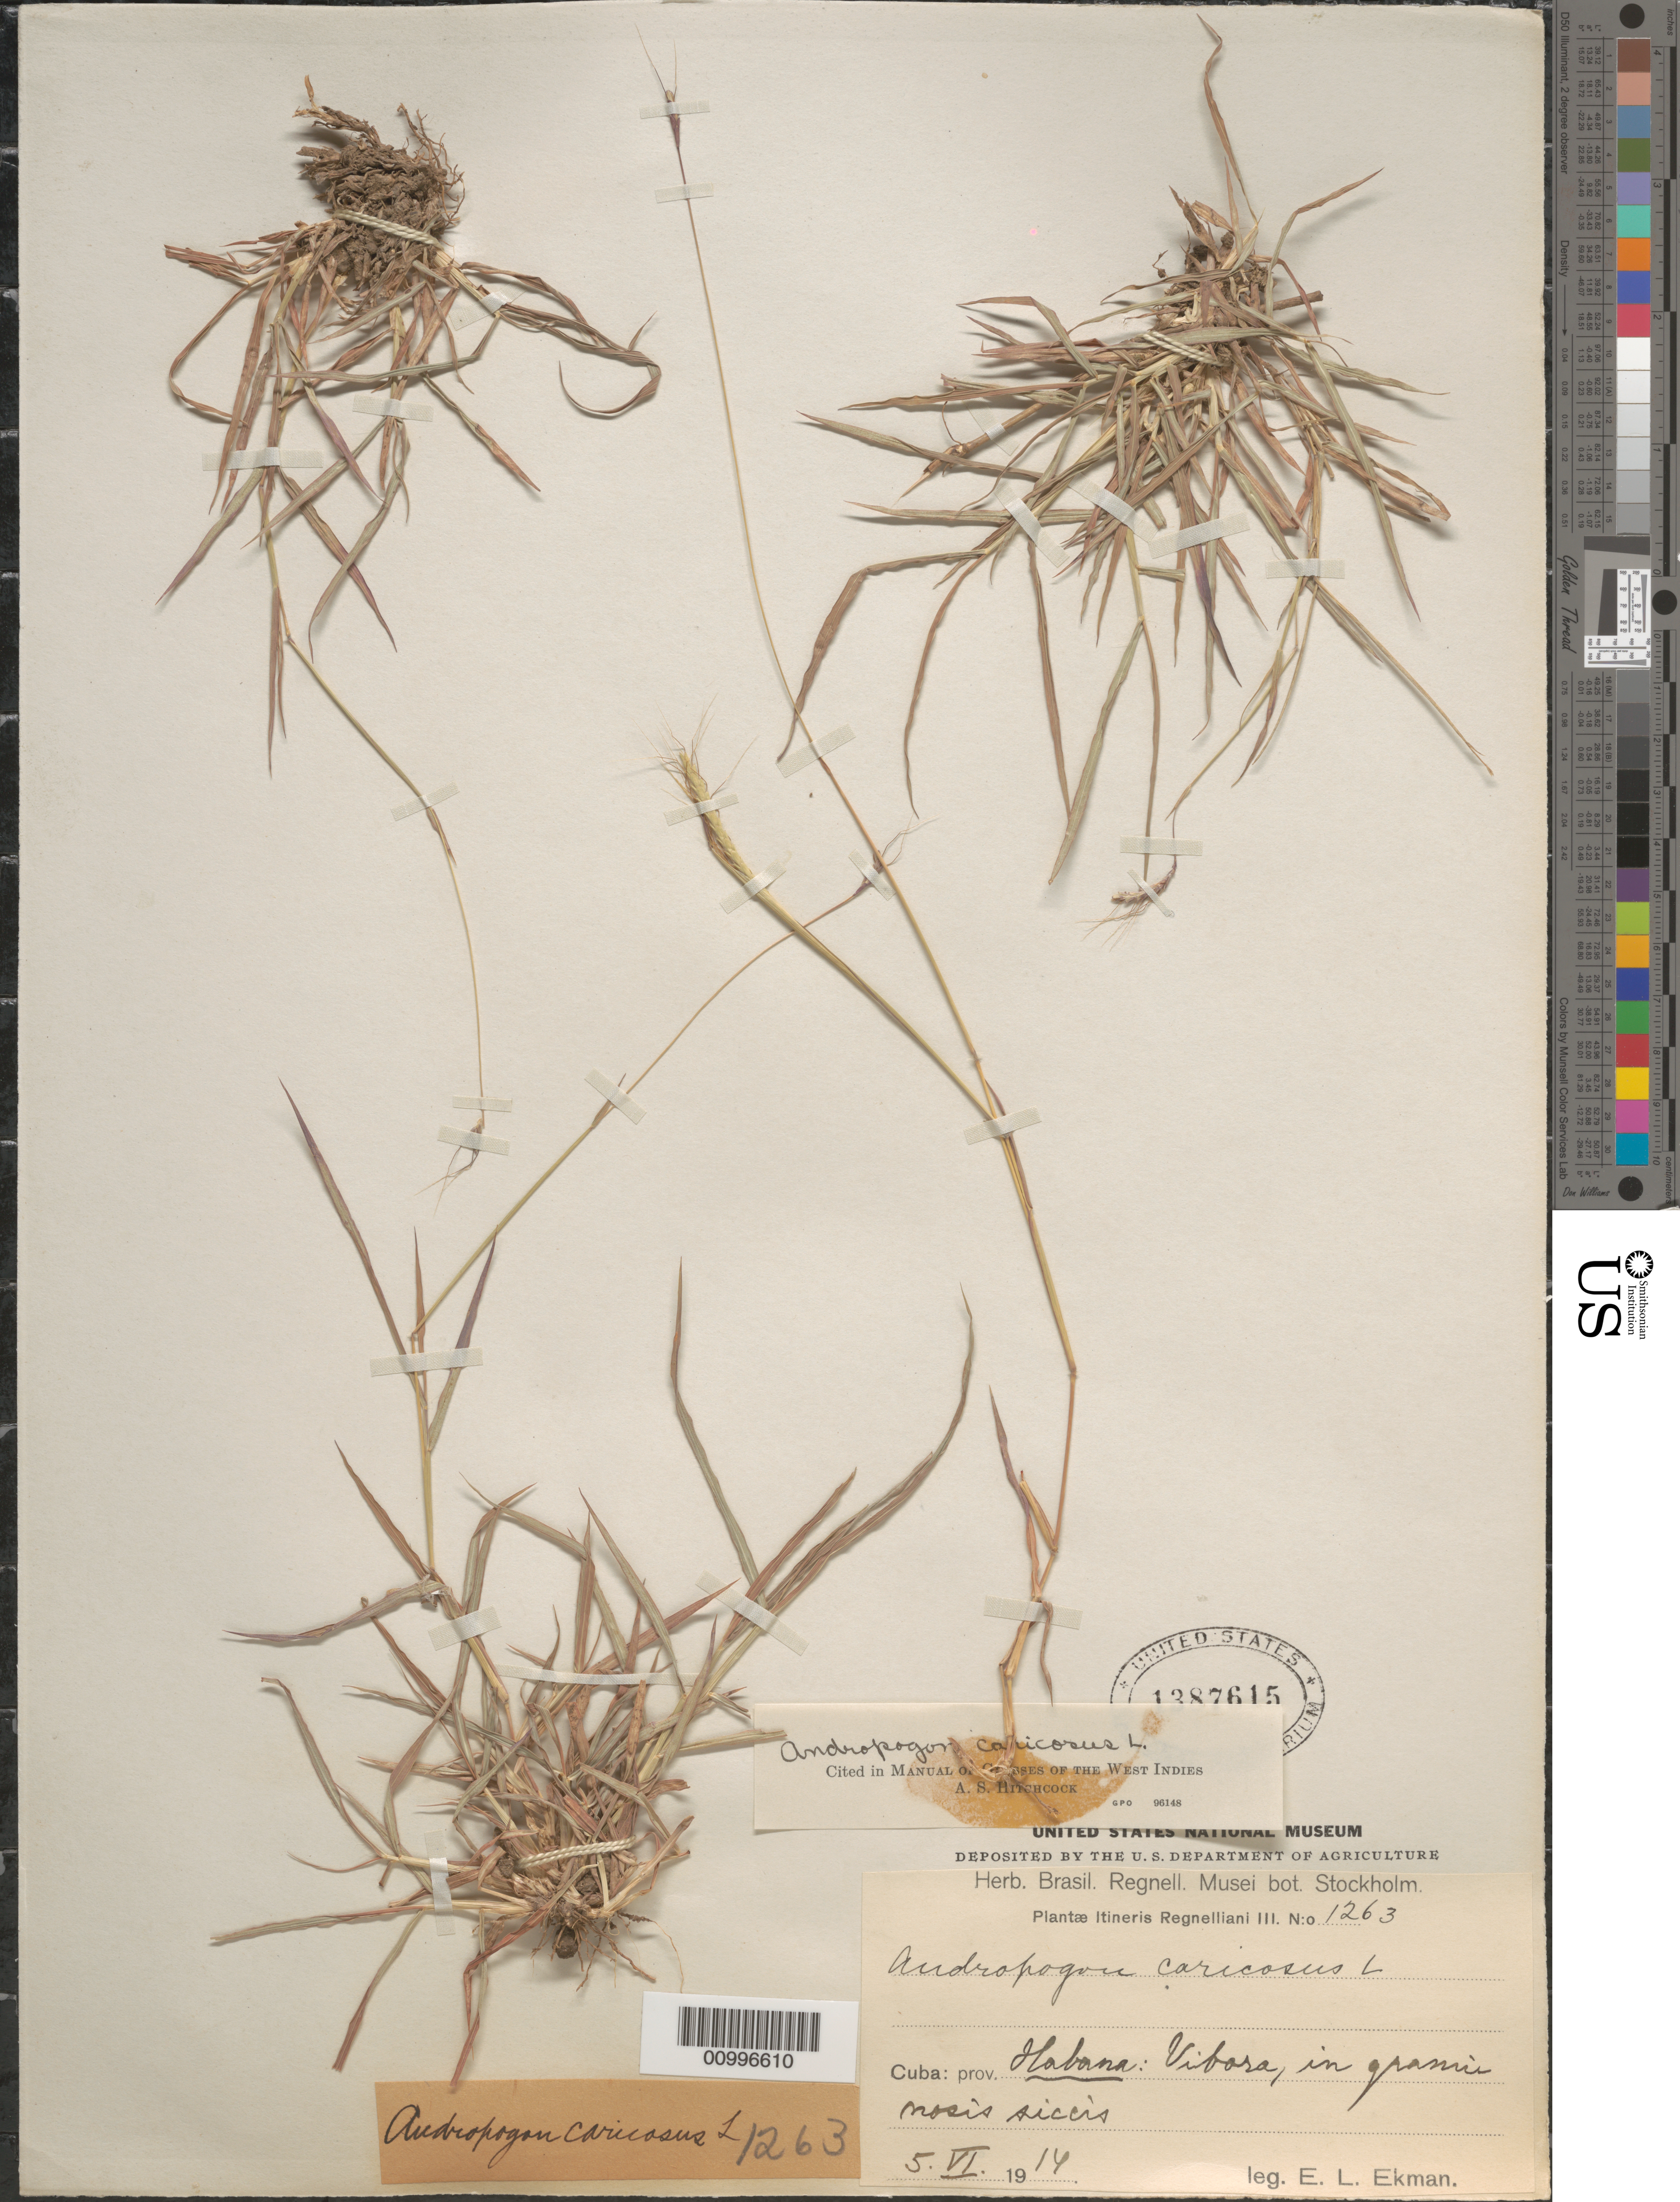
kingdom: Plantae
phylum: Tracheophyta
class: Liliopsida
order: Poales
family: Poaceae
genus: Dichanthium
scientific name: Dichanthium caricosum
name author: (L.) A. Camus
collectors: E. L. Ekman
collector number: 1263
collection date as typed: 05 Jun 1914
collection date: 1914-06-05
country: Cuba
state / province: La Habana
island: Cuba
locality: Vibora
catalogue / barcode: US 1387615